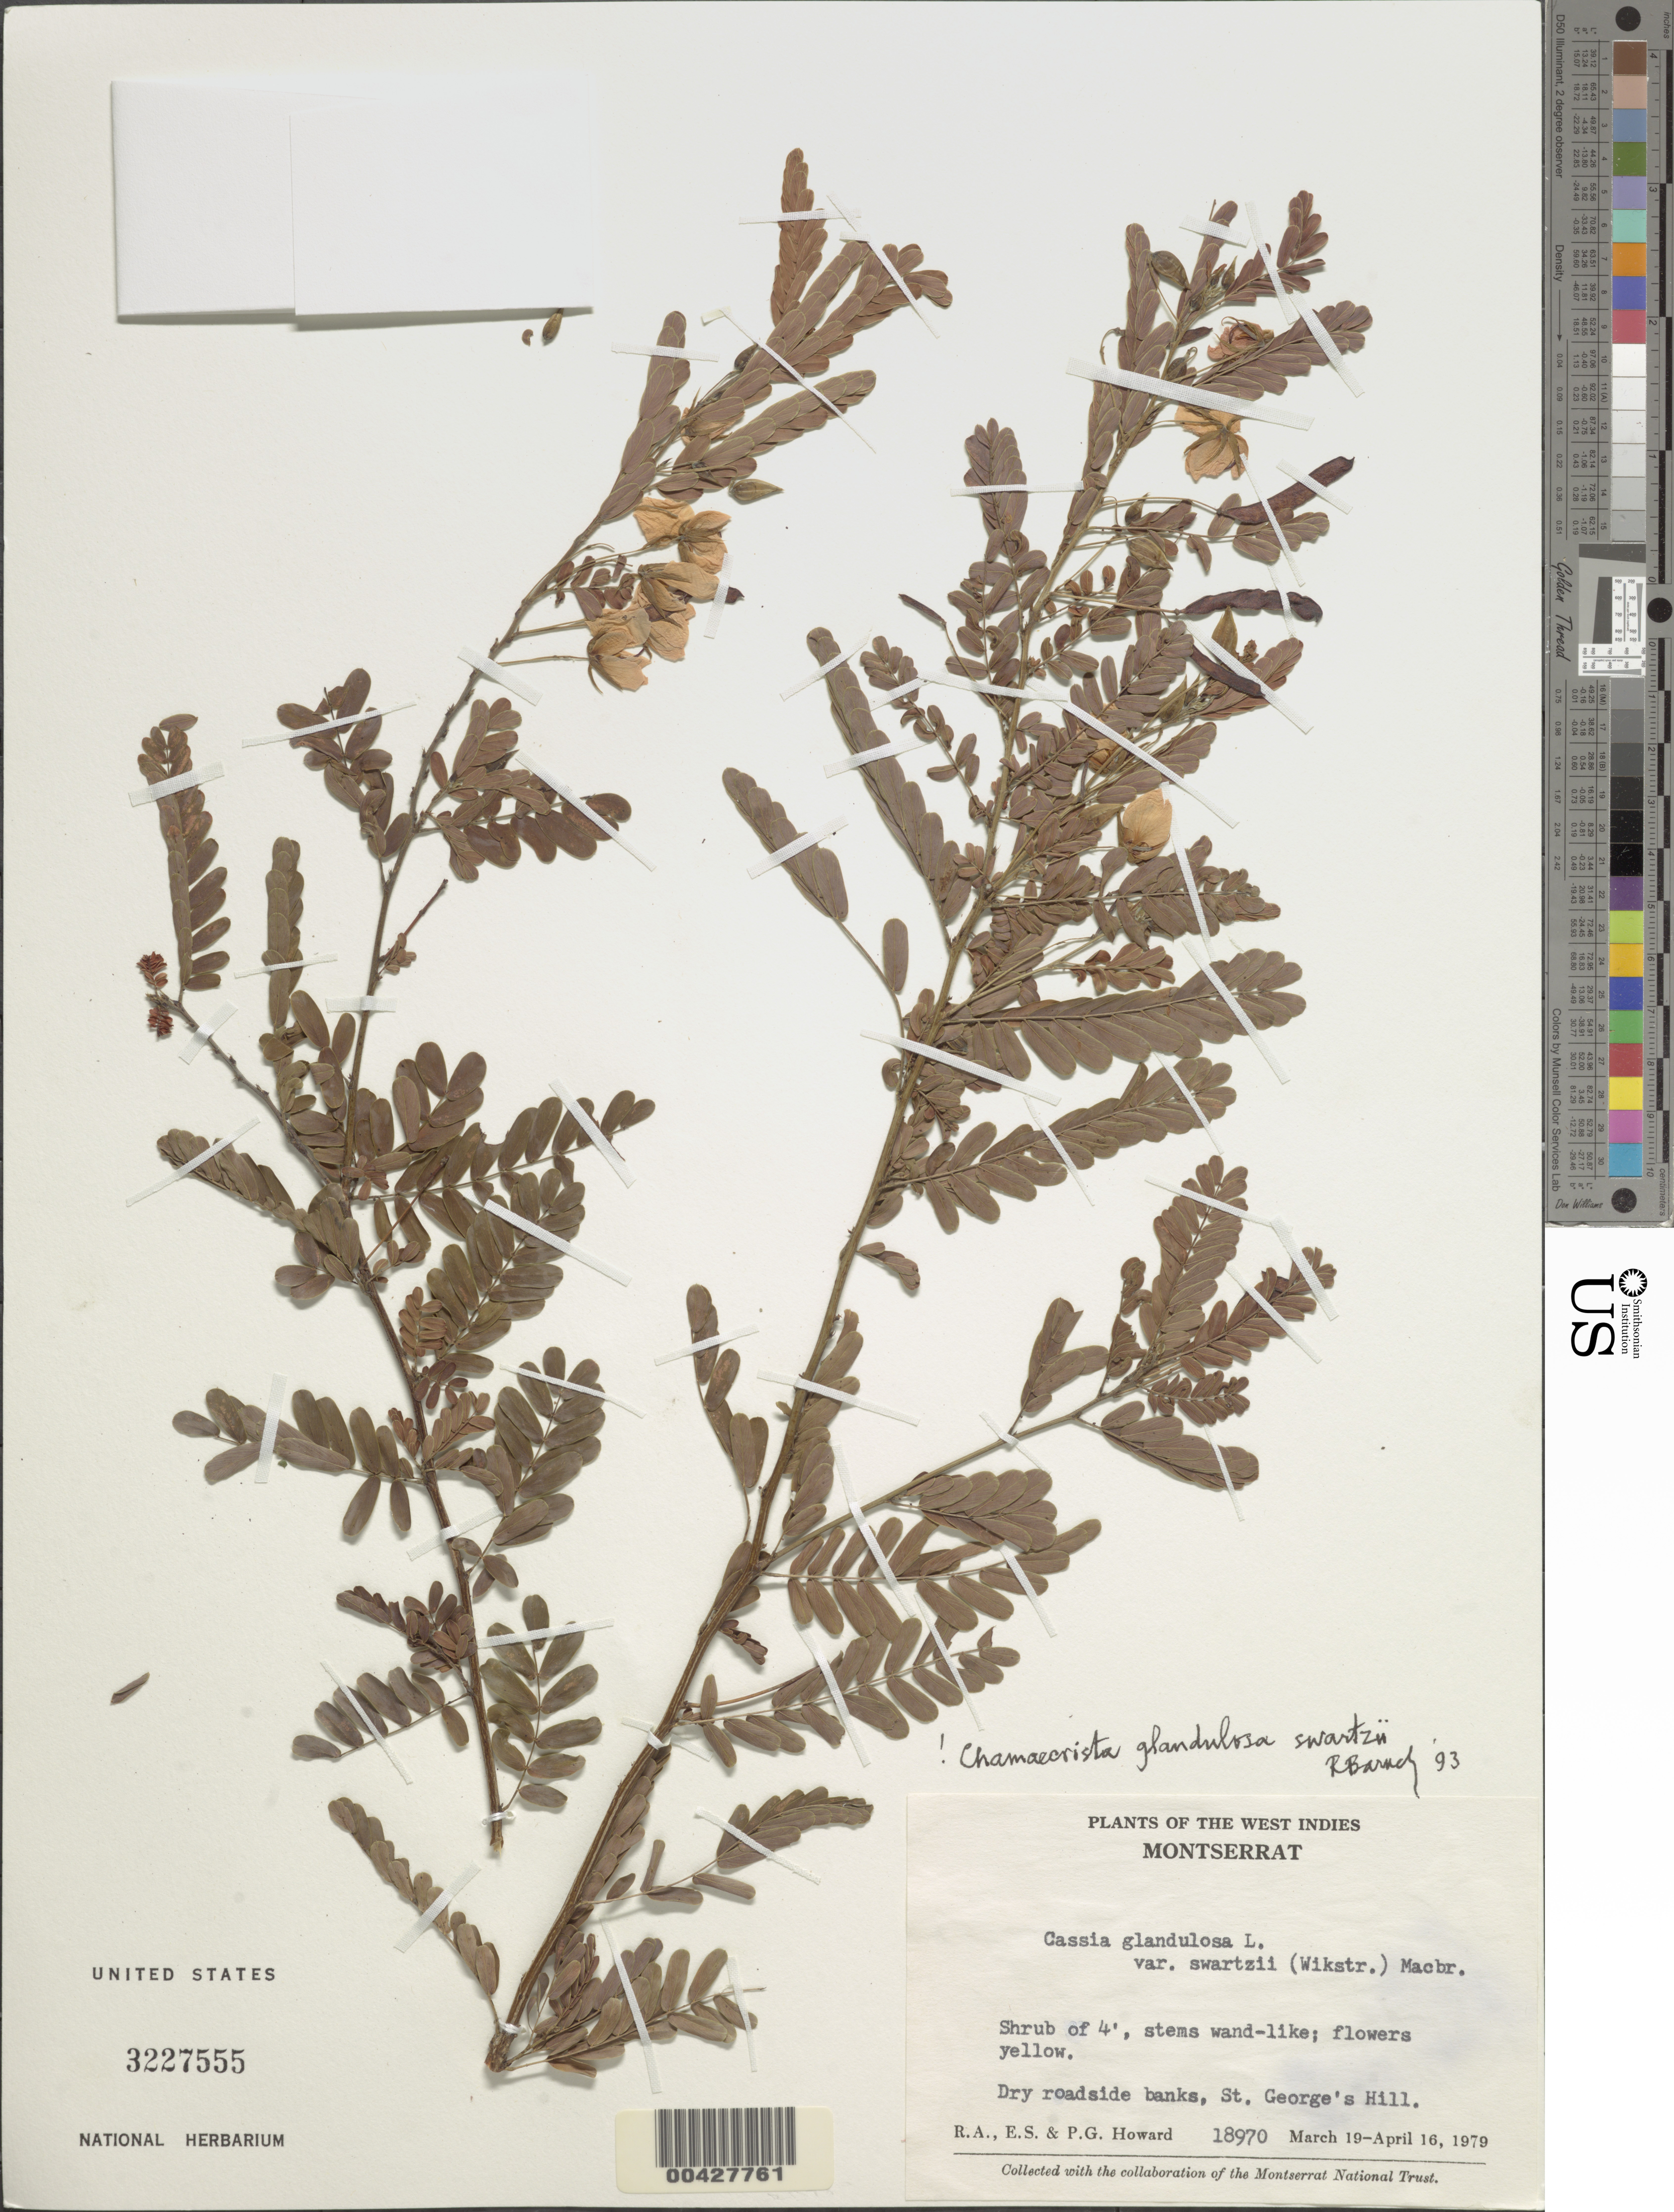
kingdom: Plantae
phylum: Tracheophyta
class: Magnoliopsida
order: Fabales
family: Fabaceae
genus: Chamaecrista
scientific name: Chamaecrista glandulosa var. swartzii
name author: (Wikstr.) H.S. Irwin & Barneby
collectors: R. A. Howard, E. S. Howard & P. Howard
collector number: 18970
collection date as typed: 19 Mar 1979 to 16 Apr 1979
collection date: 1979-03-19/1979-04-16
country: Montserrat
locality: St george's hill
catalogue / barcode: US 3227555